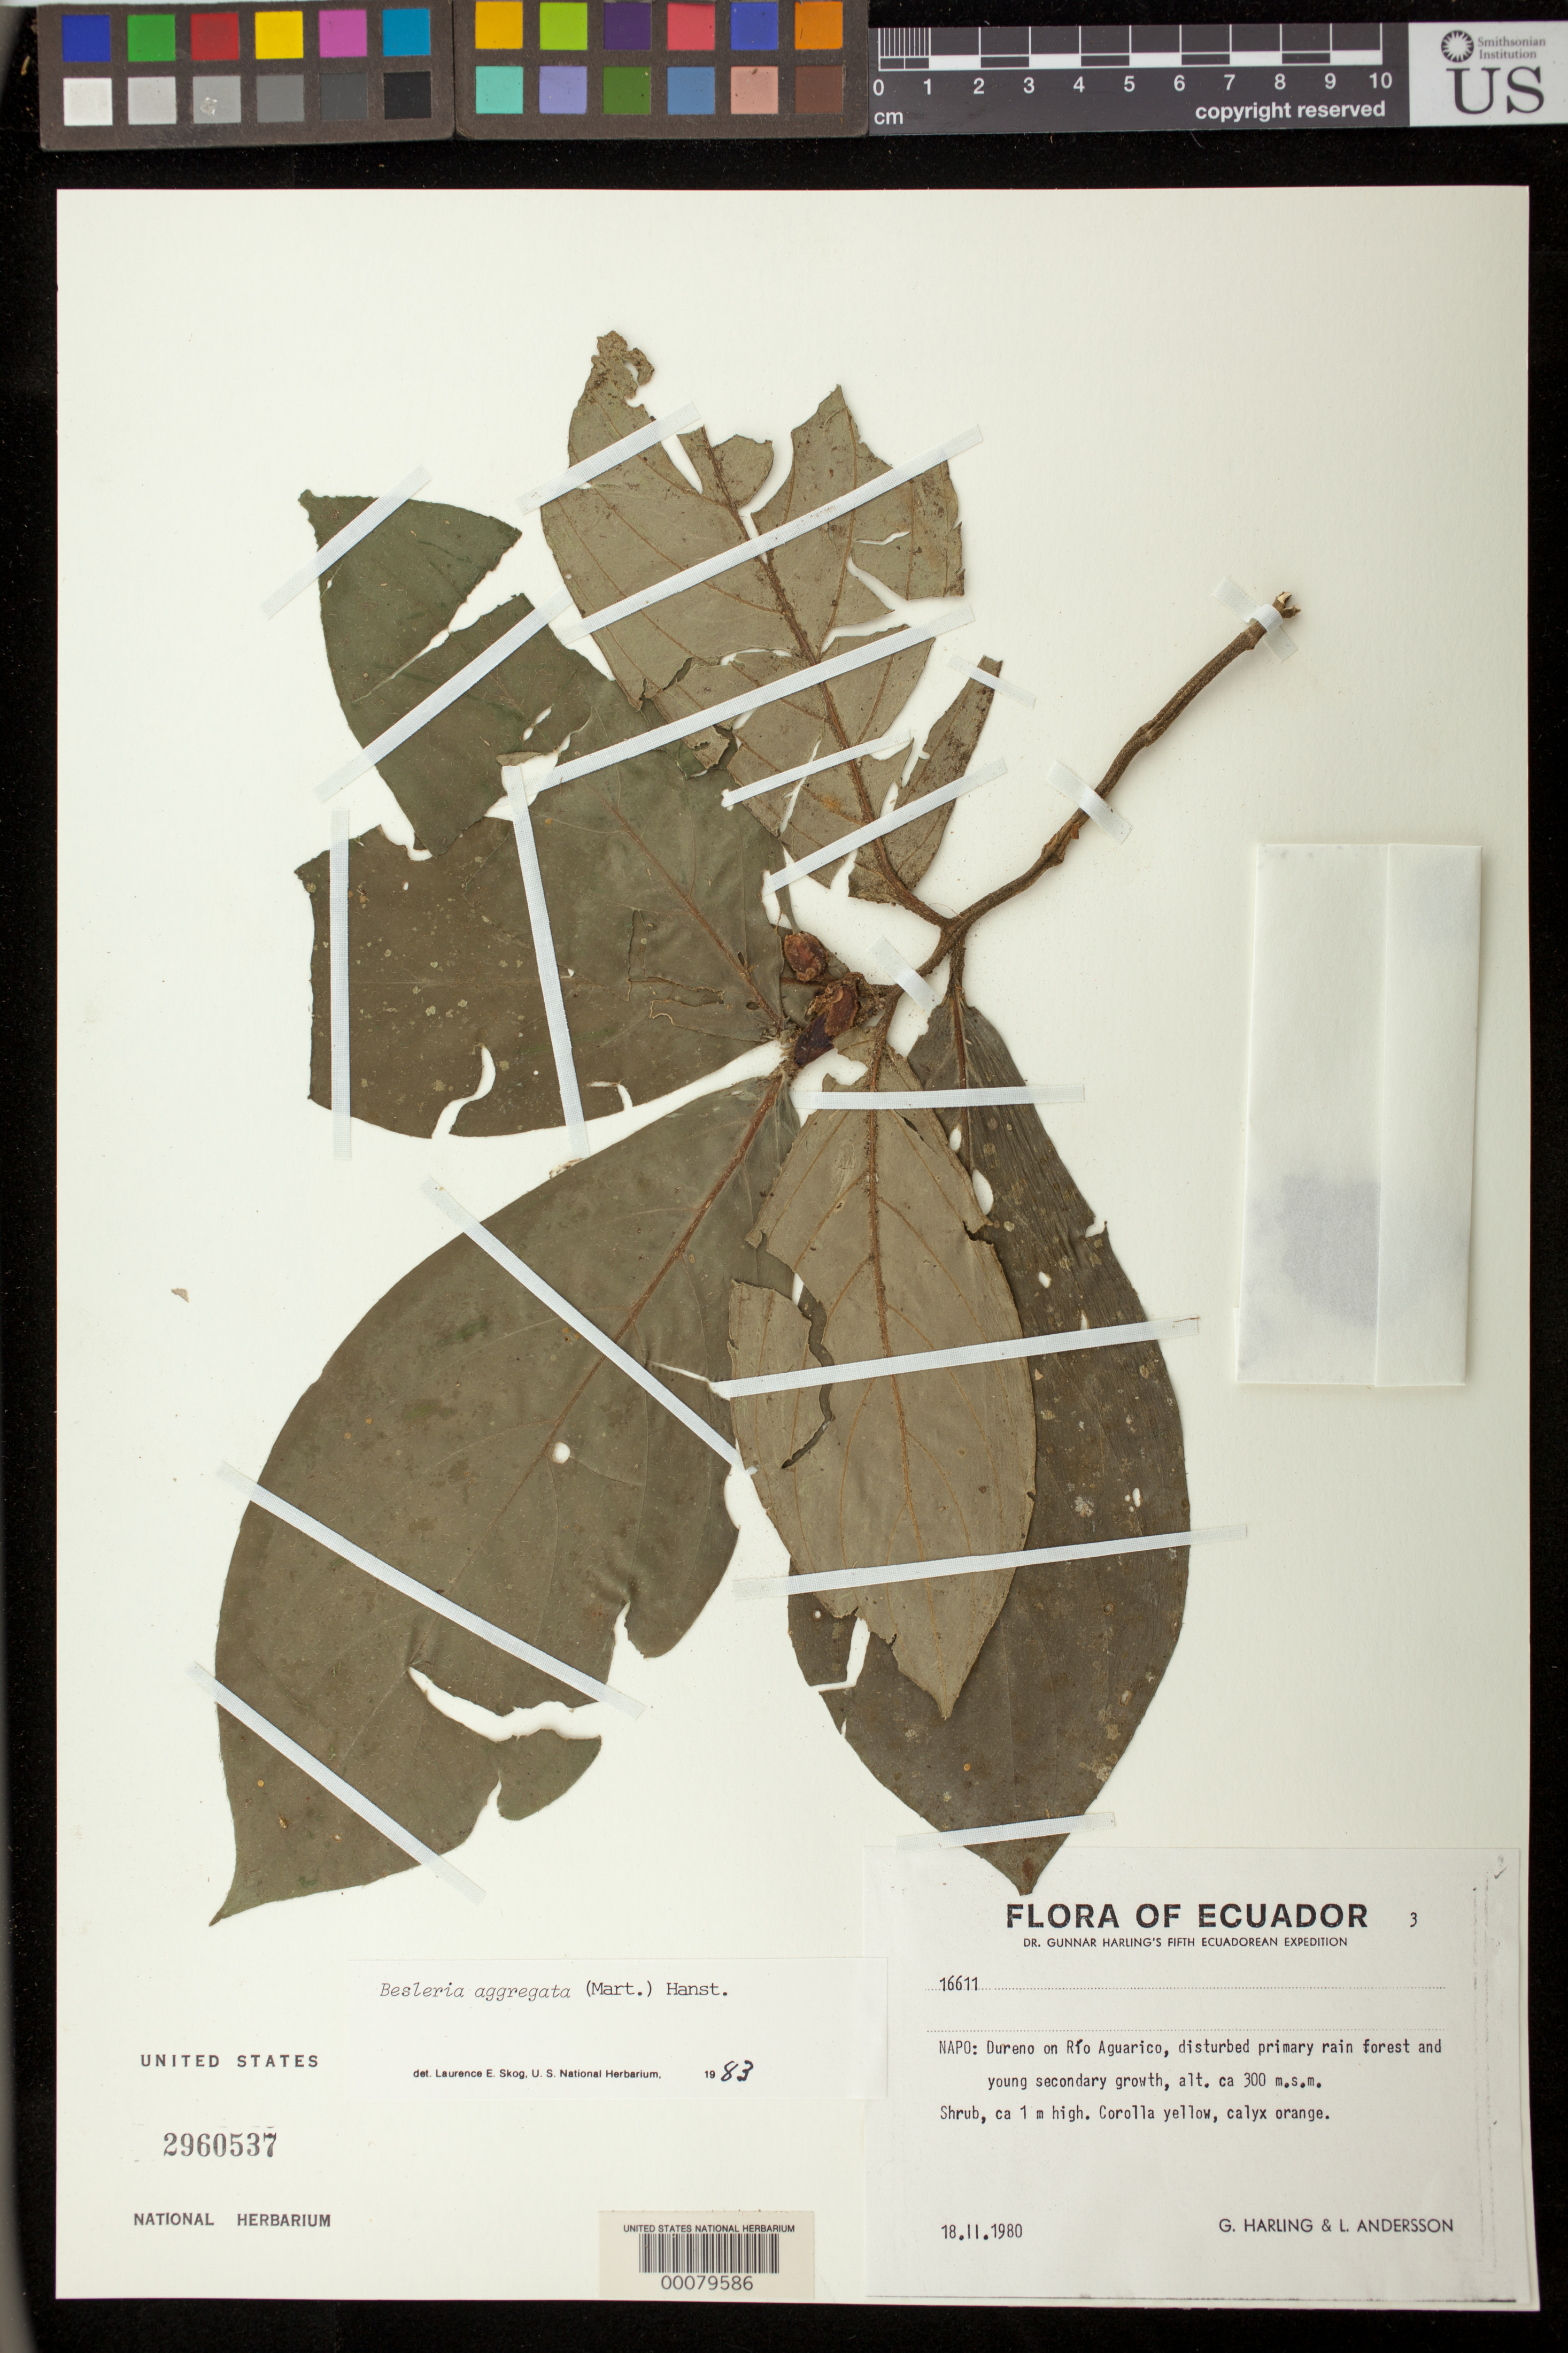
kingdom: Plantae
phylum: Tracheophyta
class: Magnoliopsida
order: Lamiales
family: Gesneriaceae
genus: Besleria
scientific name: Besleria aggregata var. aggregata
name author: (Mart.) Hanst.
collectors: G. Harling & L. Andersson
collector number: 16611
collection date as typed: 18 Feb 1980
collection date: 1980-02-18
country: Ecuador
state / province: Sucumbíos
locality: Napo.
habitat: Disturbed primary rain forest and young secondary growth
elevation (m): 300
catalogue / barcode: US 2960537